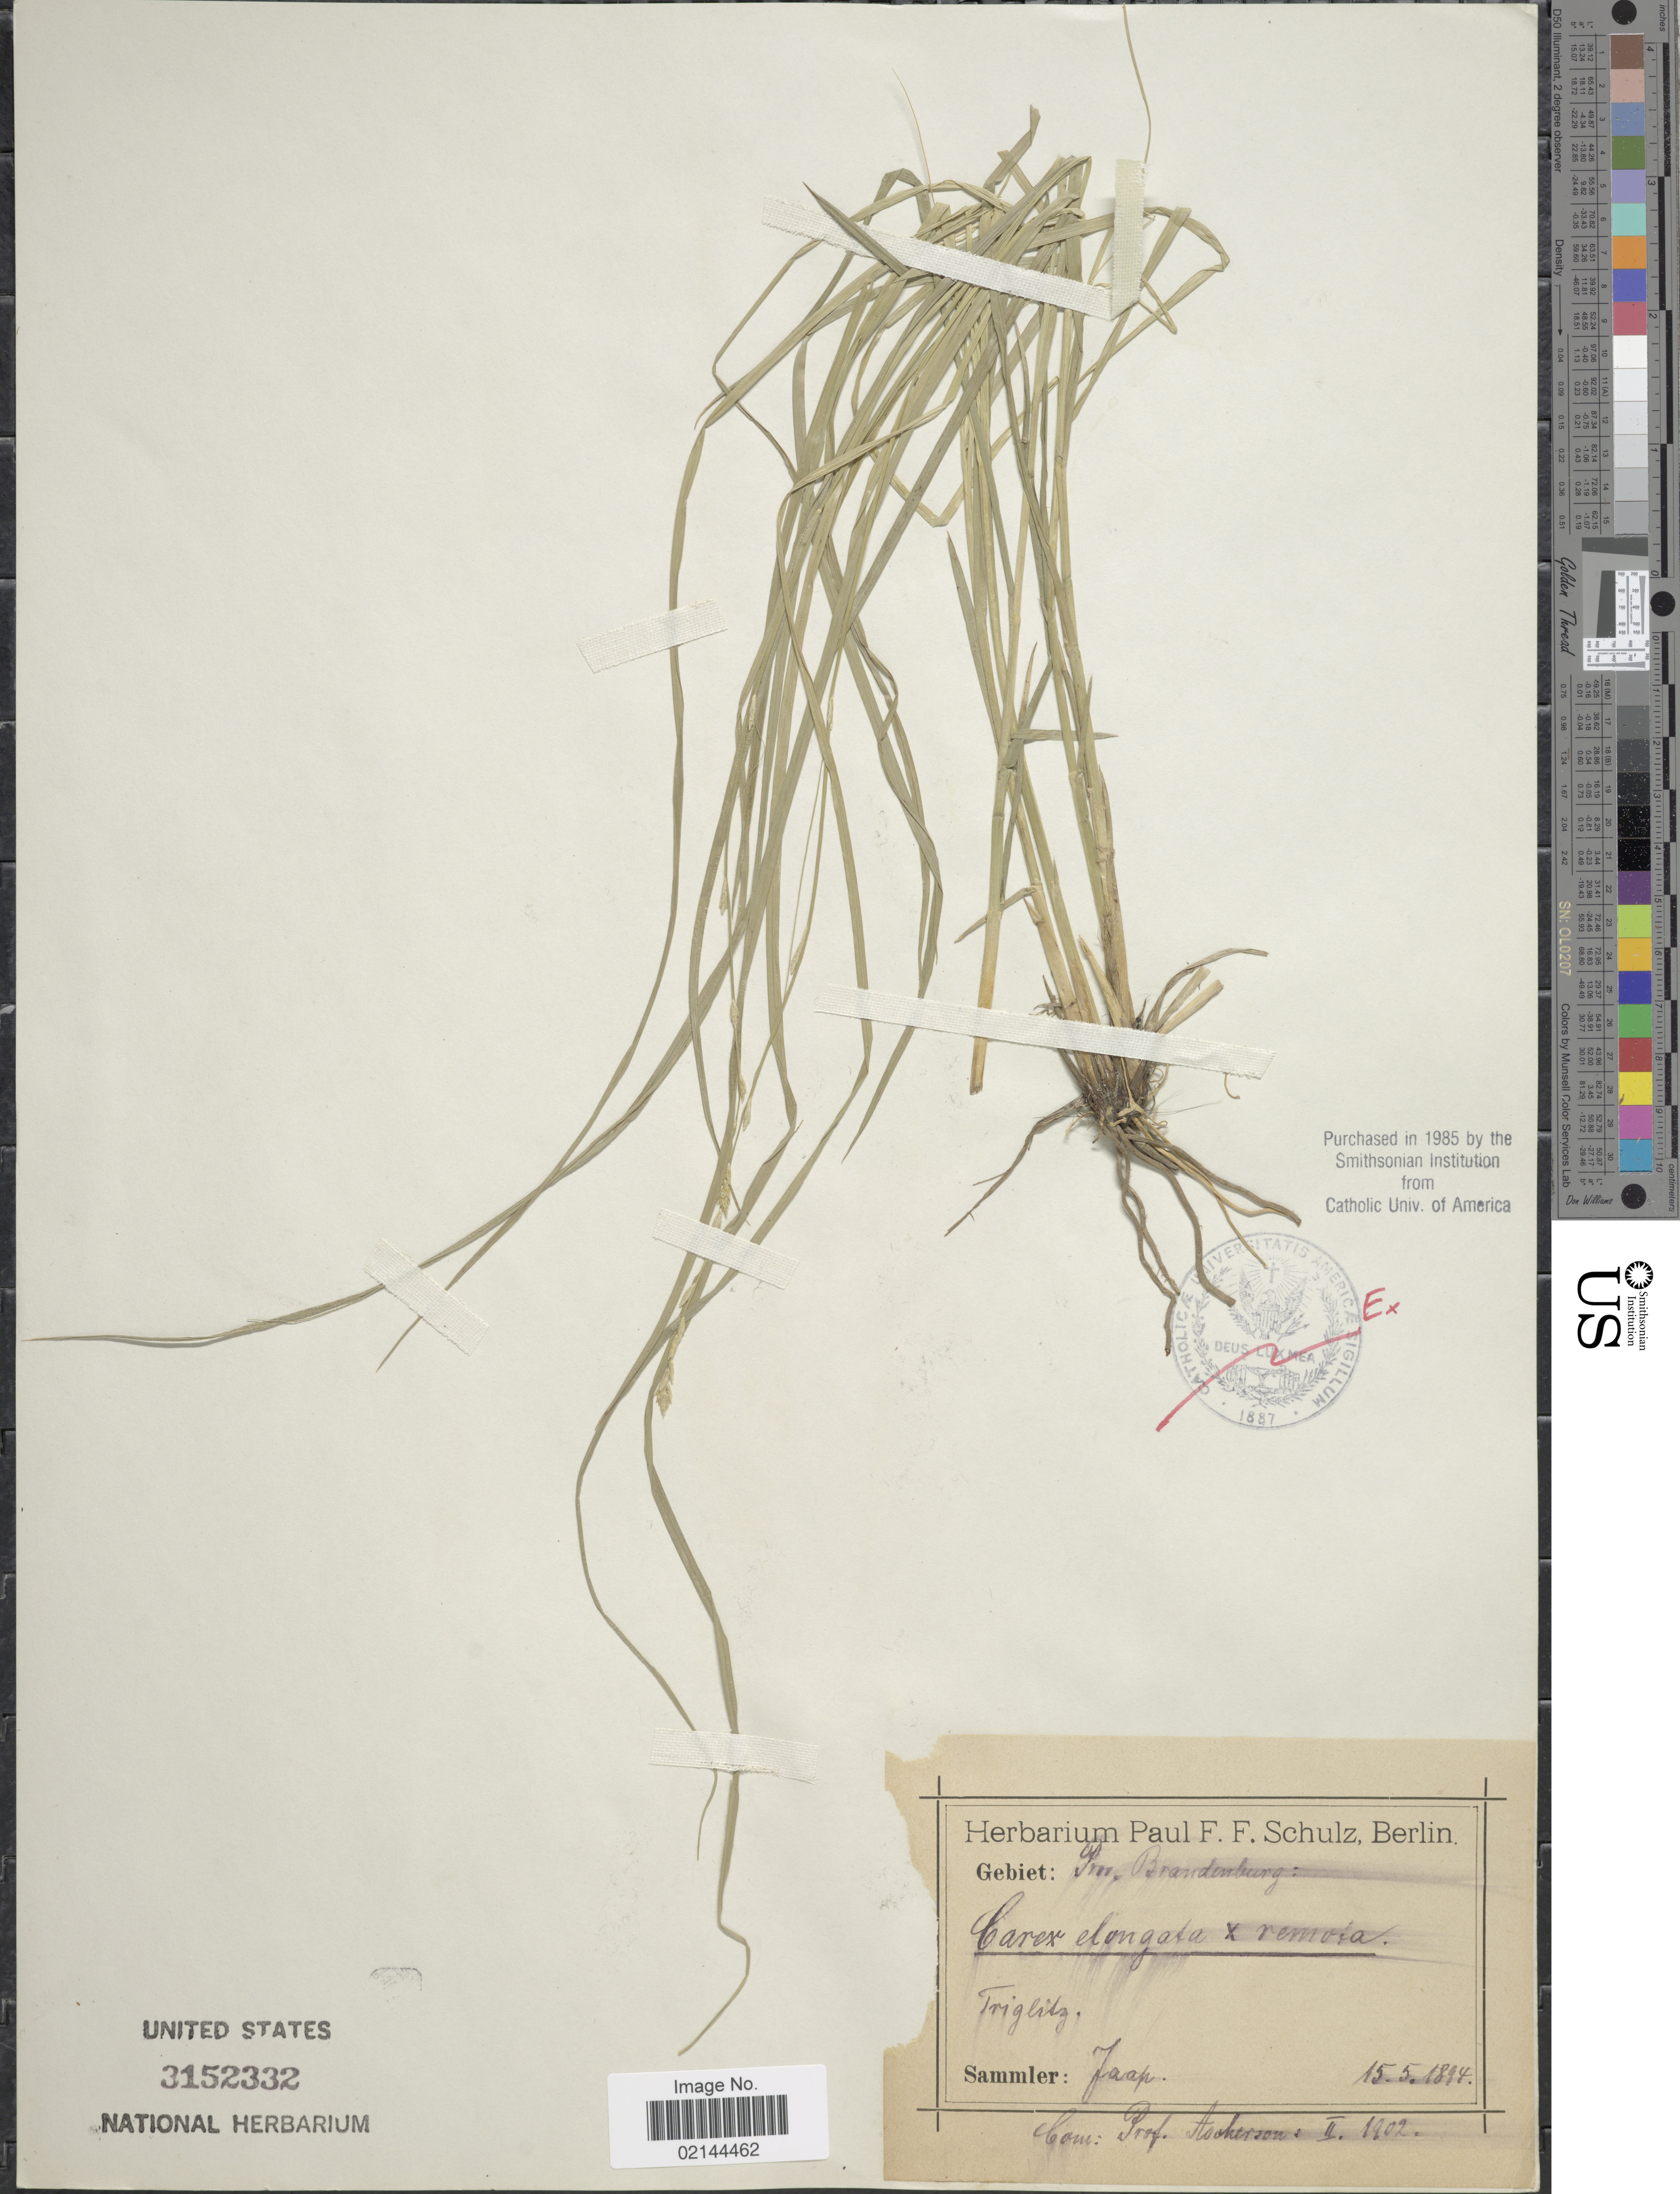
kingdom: Plantae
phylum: Tracheophyta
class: Liliopsida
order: Poales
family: Cyperaceae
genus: Carex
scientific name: Carex elongata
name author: L.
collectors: Jaap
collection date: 1894-05-15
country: Germany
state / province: Brandenburg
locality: Triglitz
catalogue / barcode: US 3152332